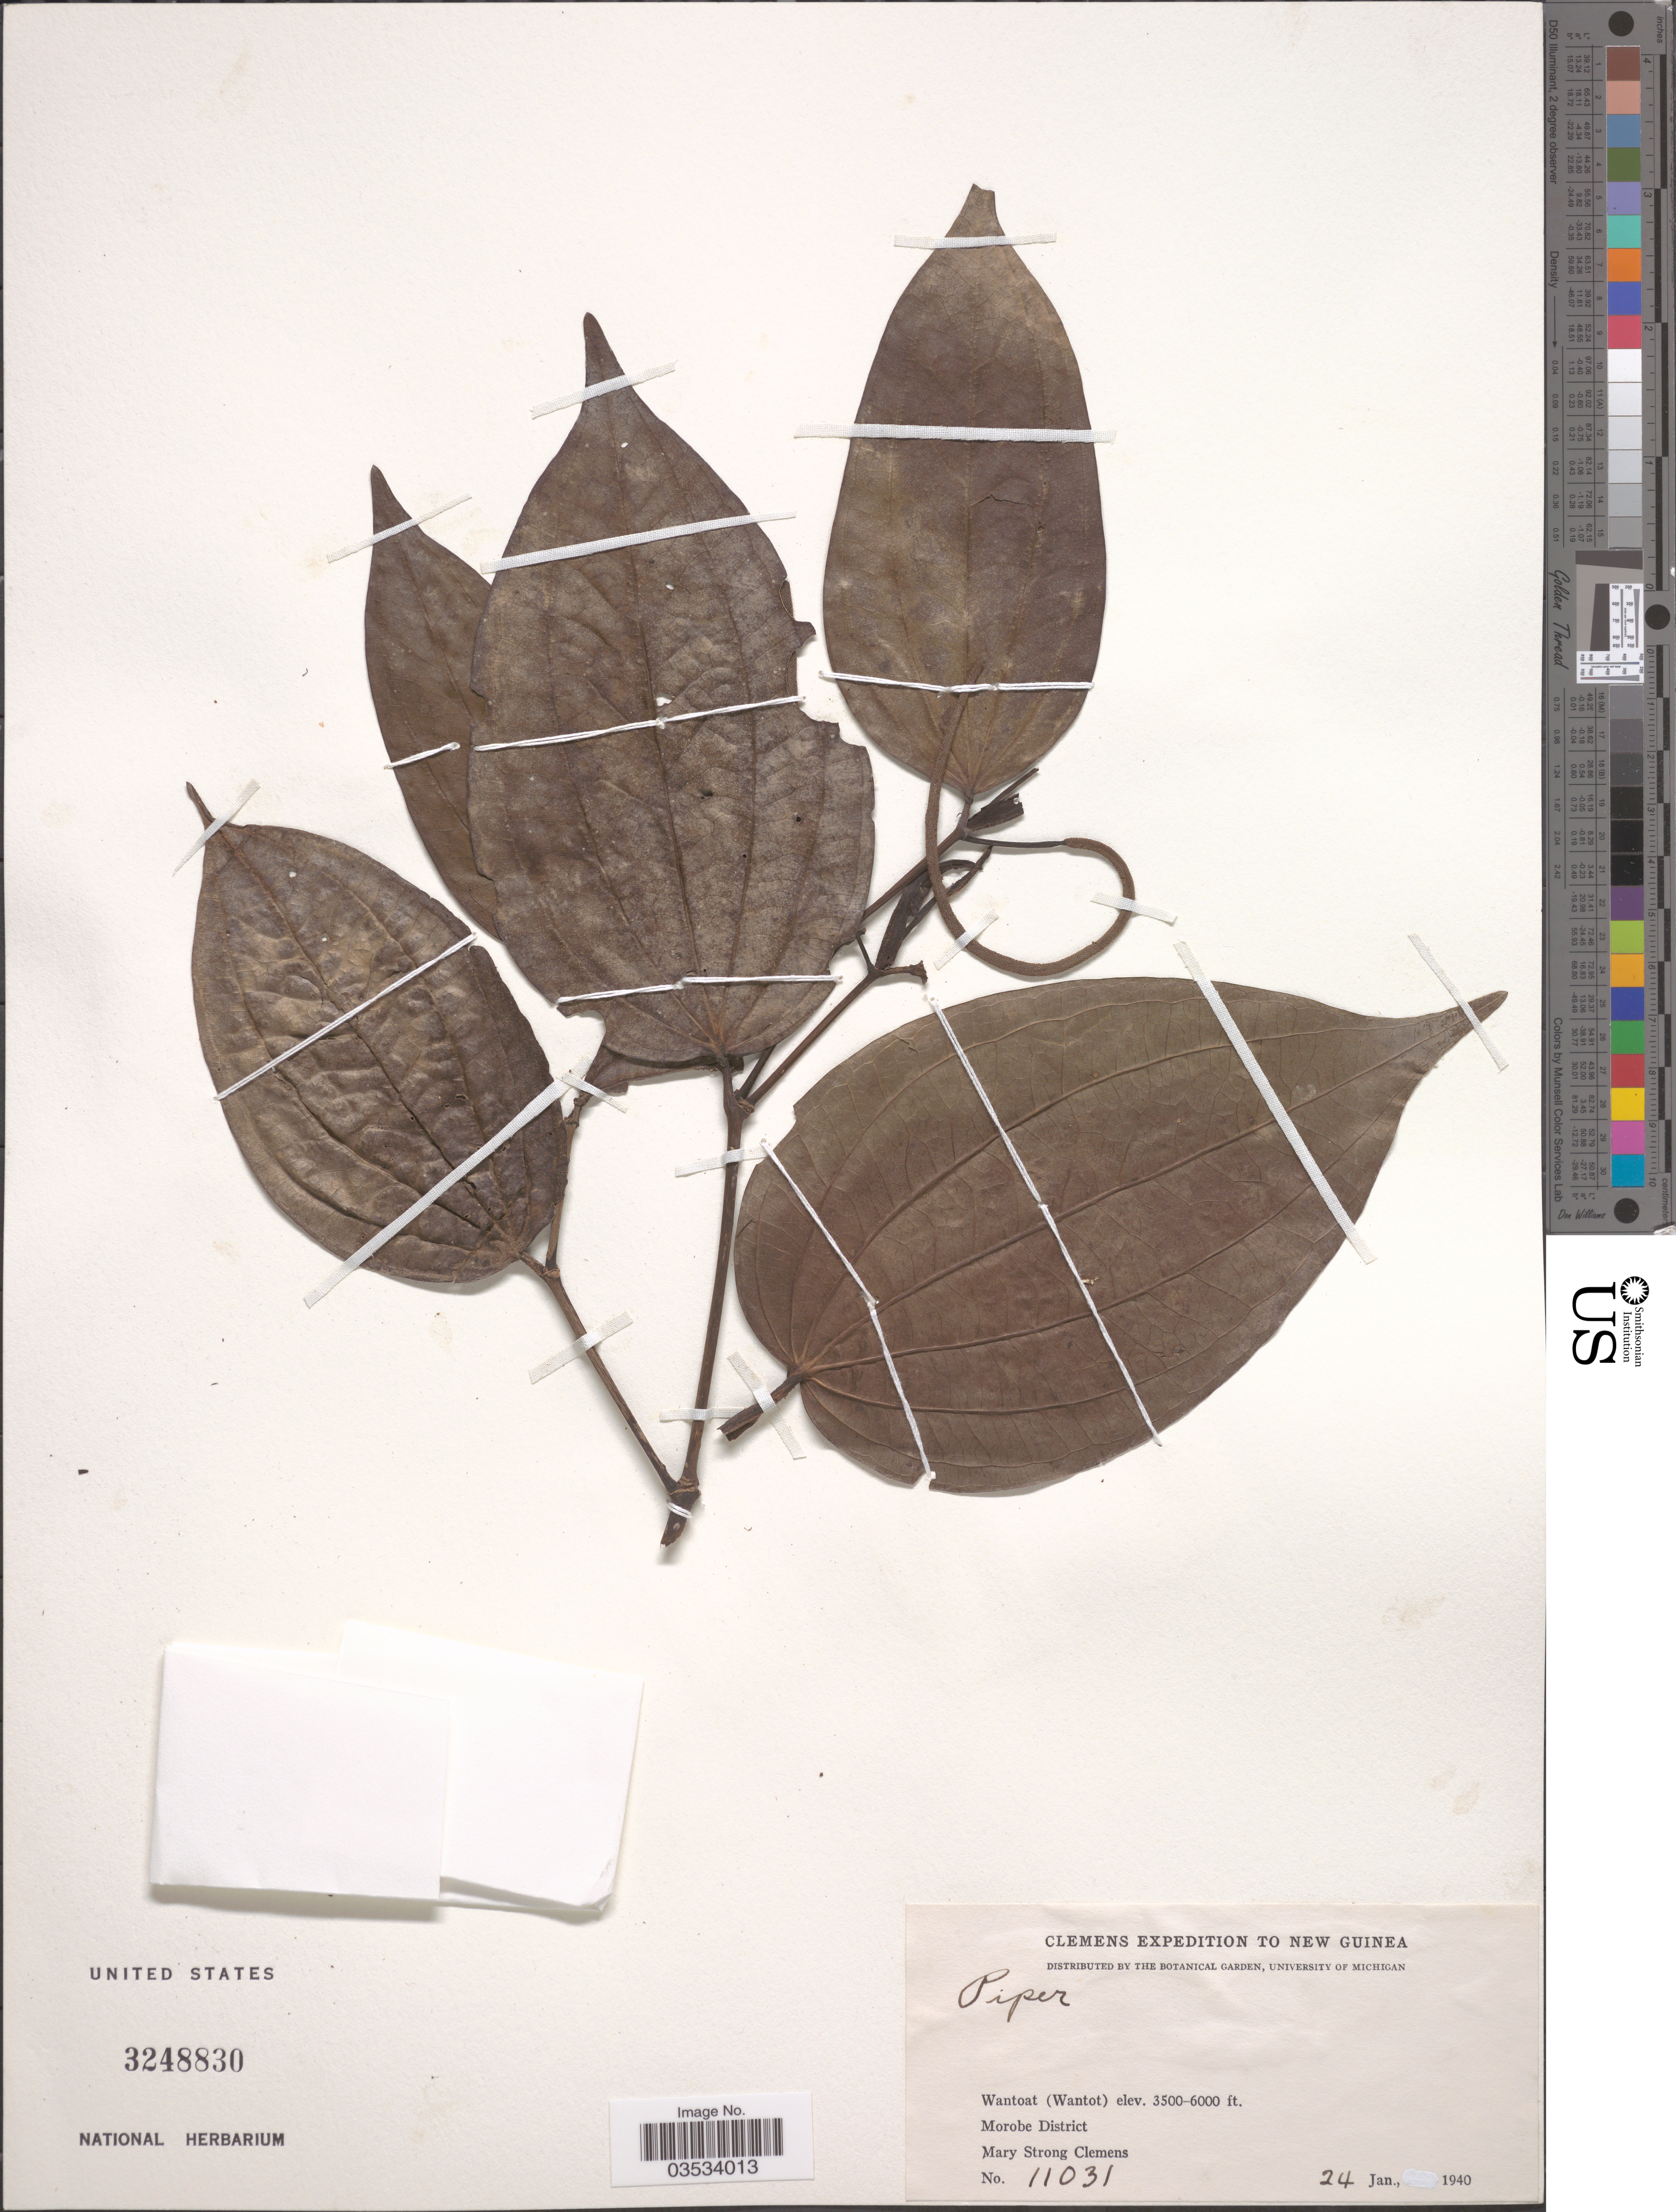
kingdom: Plantae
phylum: Tracheophyta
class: Magnoliopsida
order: Piperales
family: Piperaceae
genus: Piper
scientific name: Piper sp.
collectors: M. S. Clemens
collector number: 11031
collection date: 1940-01-24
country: Papua New Guinea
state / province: Morobe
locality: New Guinea. Wantoat (Wantot). Morobe District.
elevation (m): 1067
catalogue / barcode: US 3248830